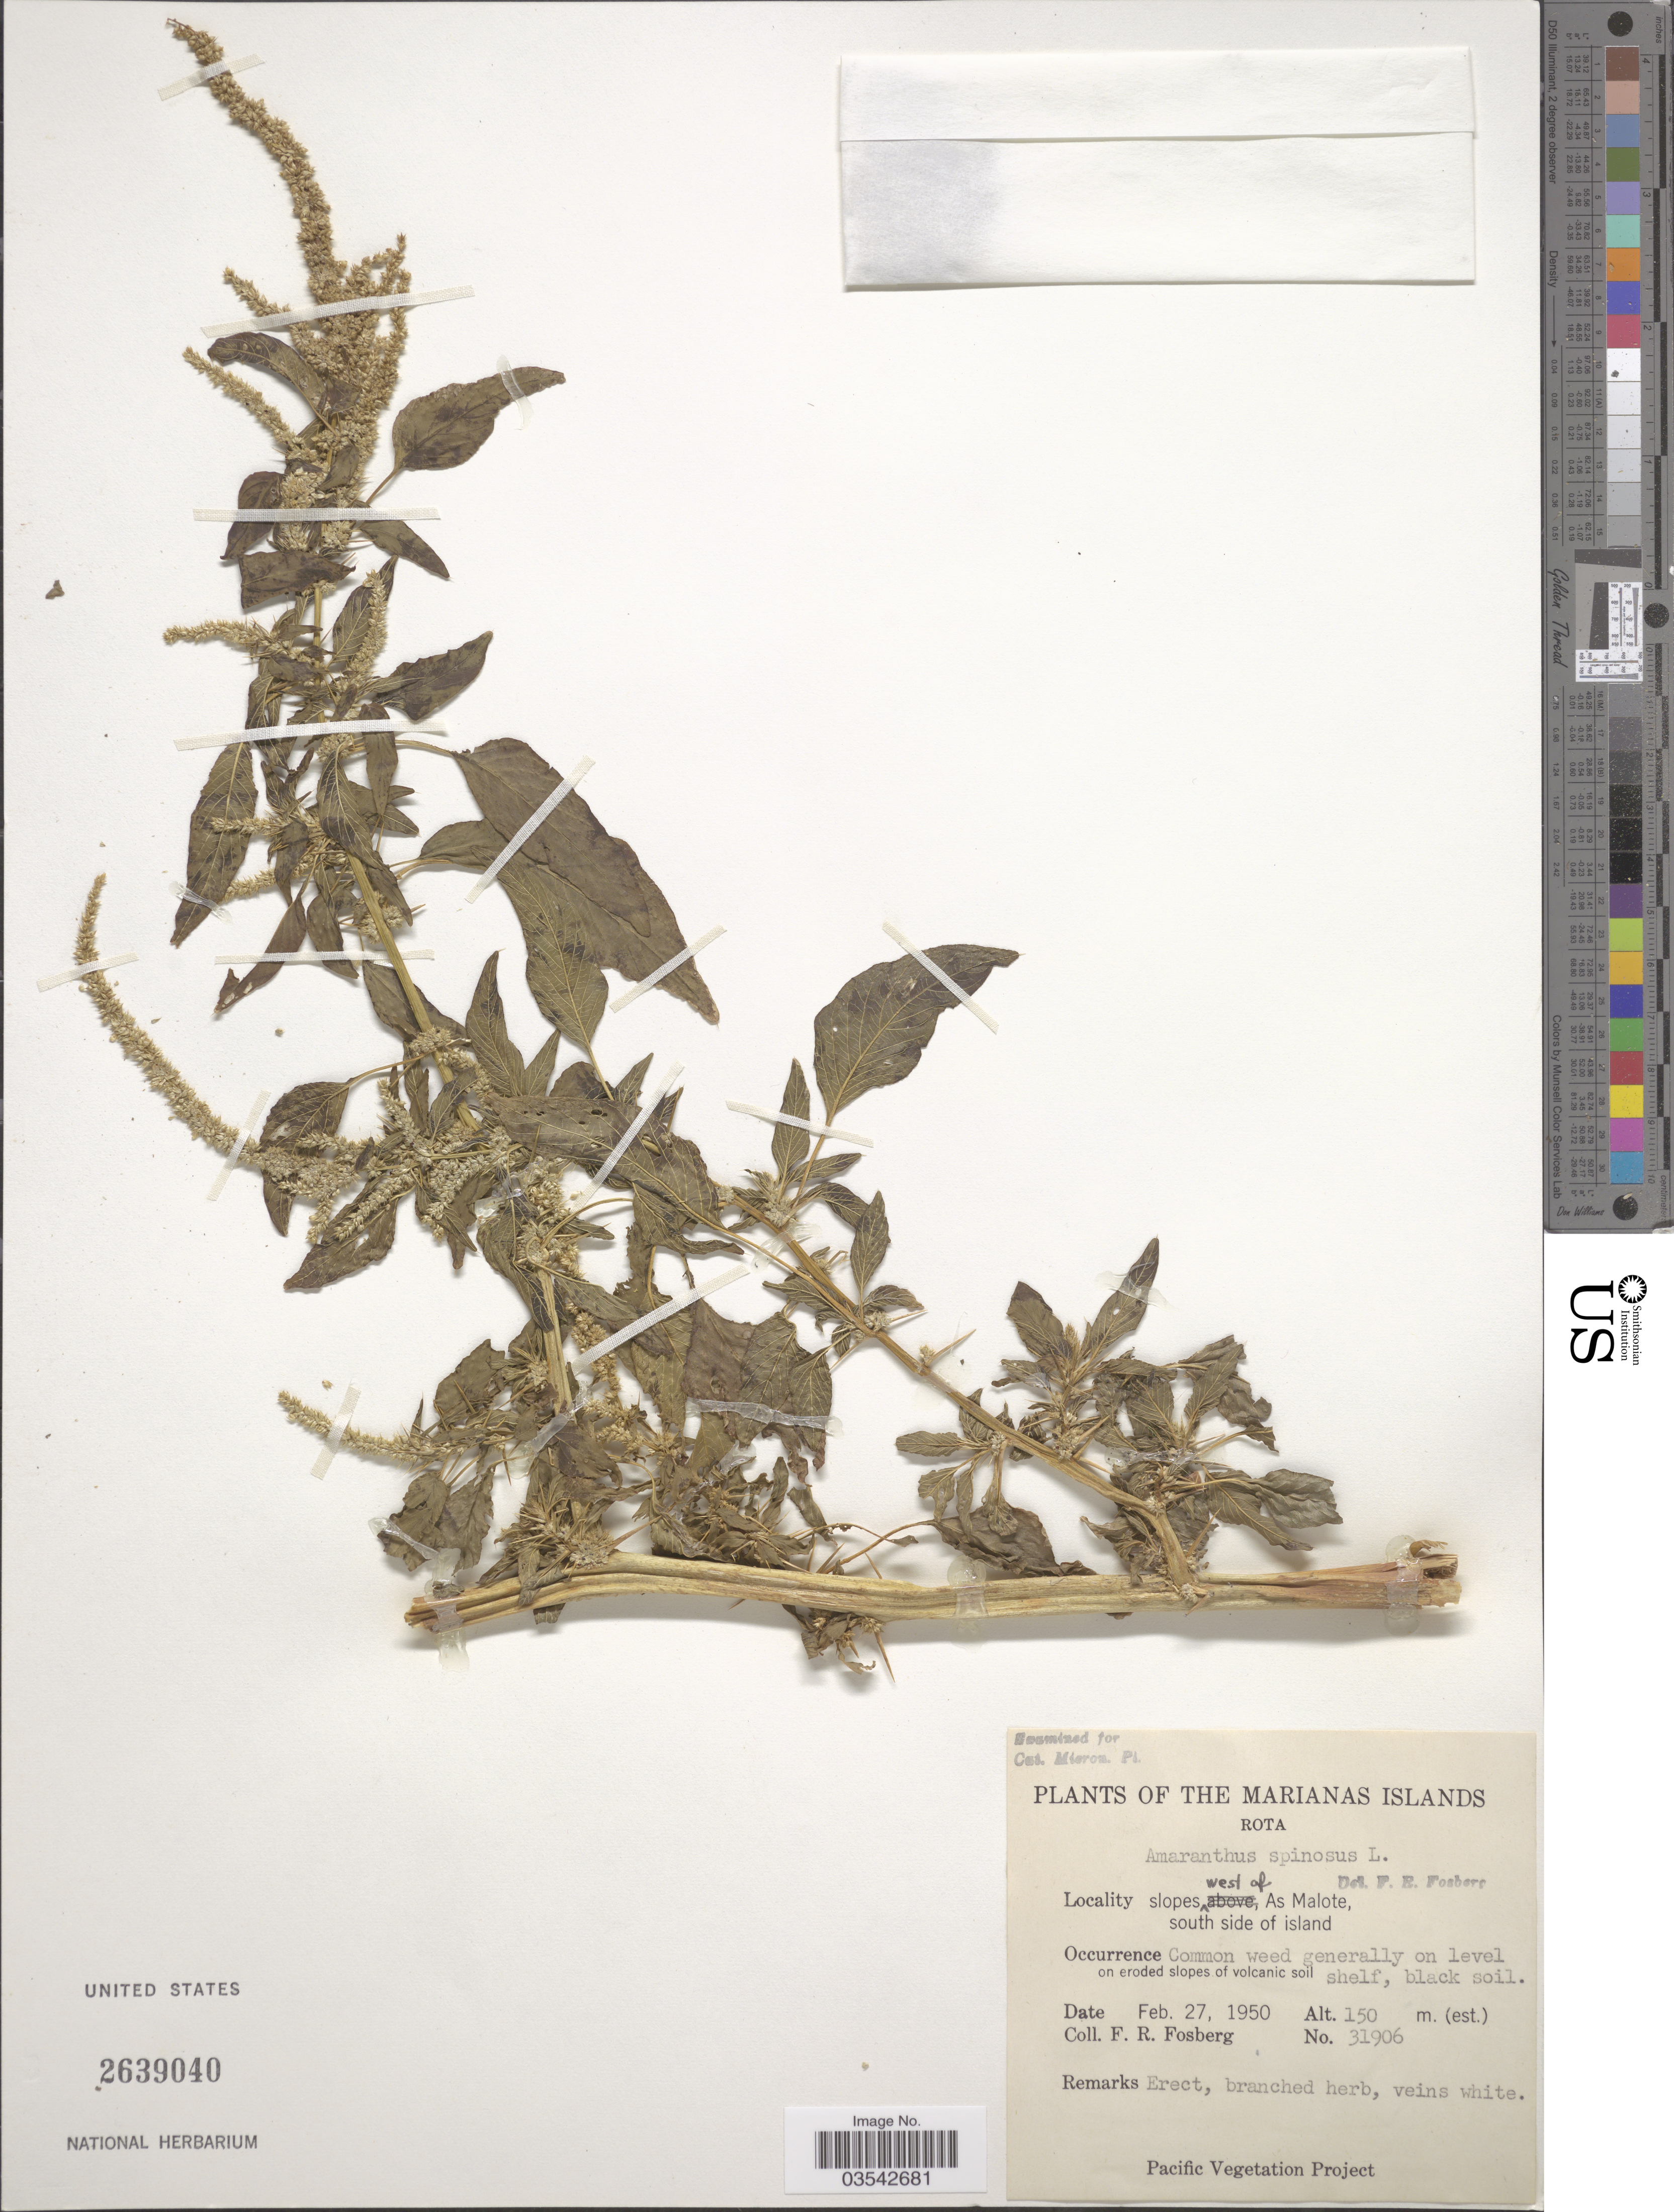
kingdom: Plantae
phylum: Tracheophyta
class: Magnoliopsida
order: Caryophyllales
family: Amaranthaceae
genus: Amaranthus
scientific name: Amaranthus spinosus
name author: L.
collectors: F. R. Fosberg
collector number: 31906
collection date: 1950-02-27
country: Northern Mariana Islands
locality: The Marianas Islands. Rota. Slopes west of As Malote, south side of island.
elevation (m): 150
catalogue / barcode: US 2639040